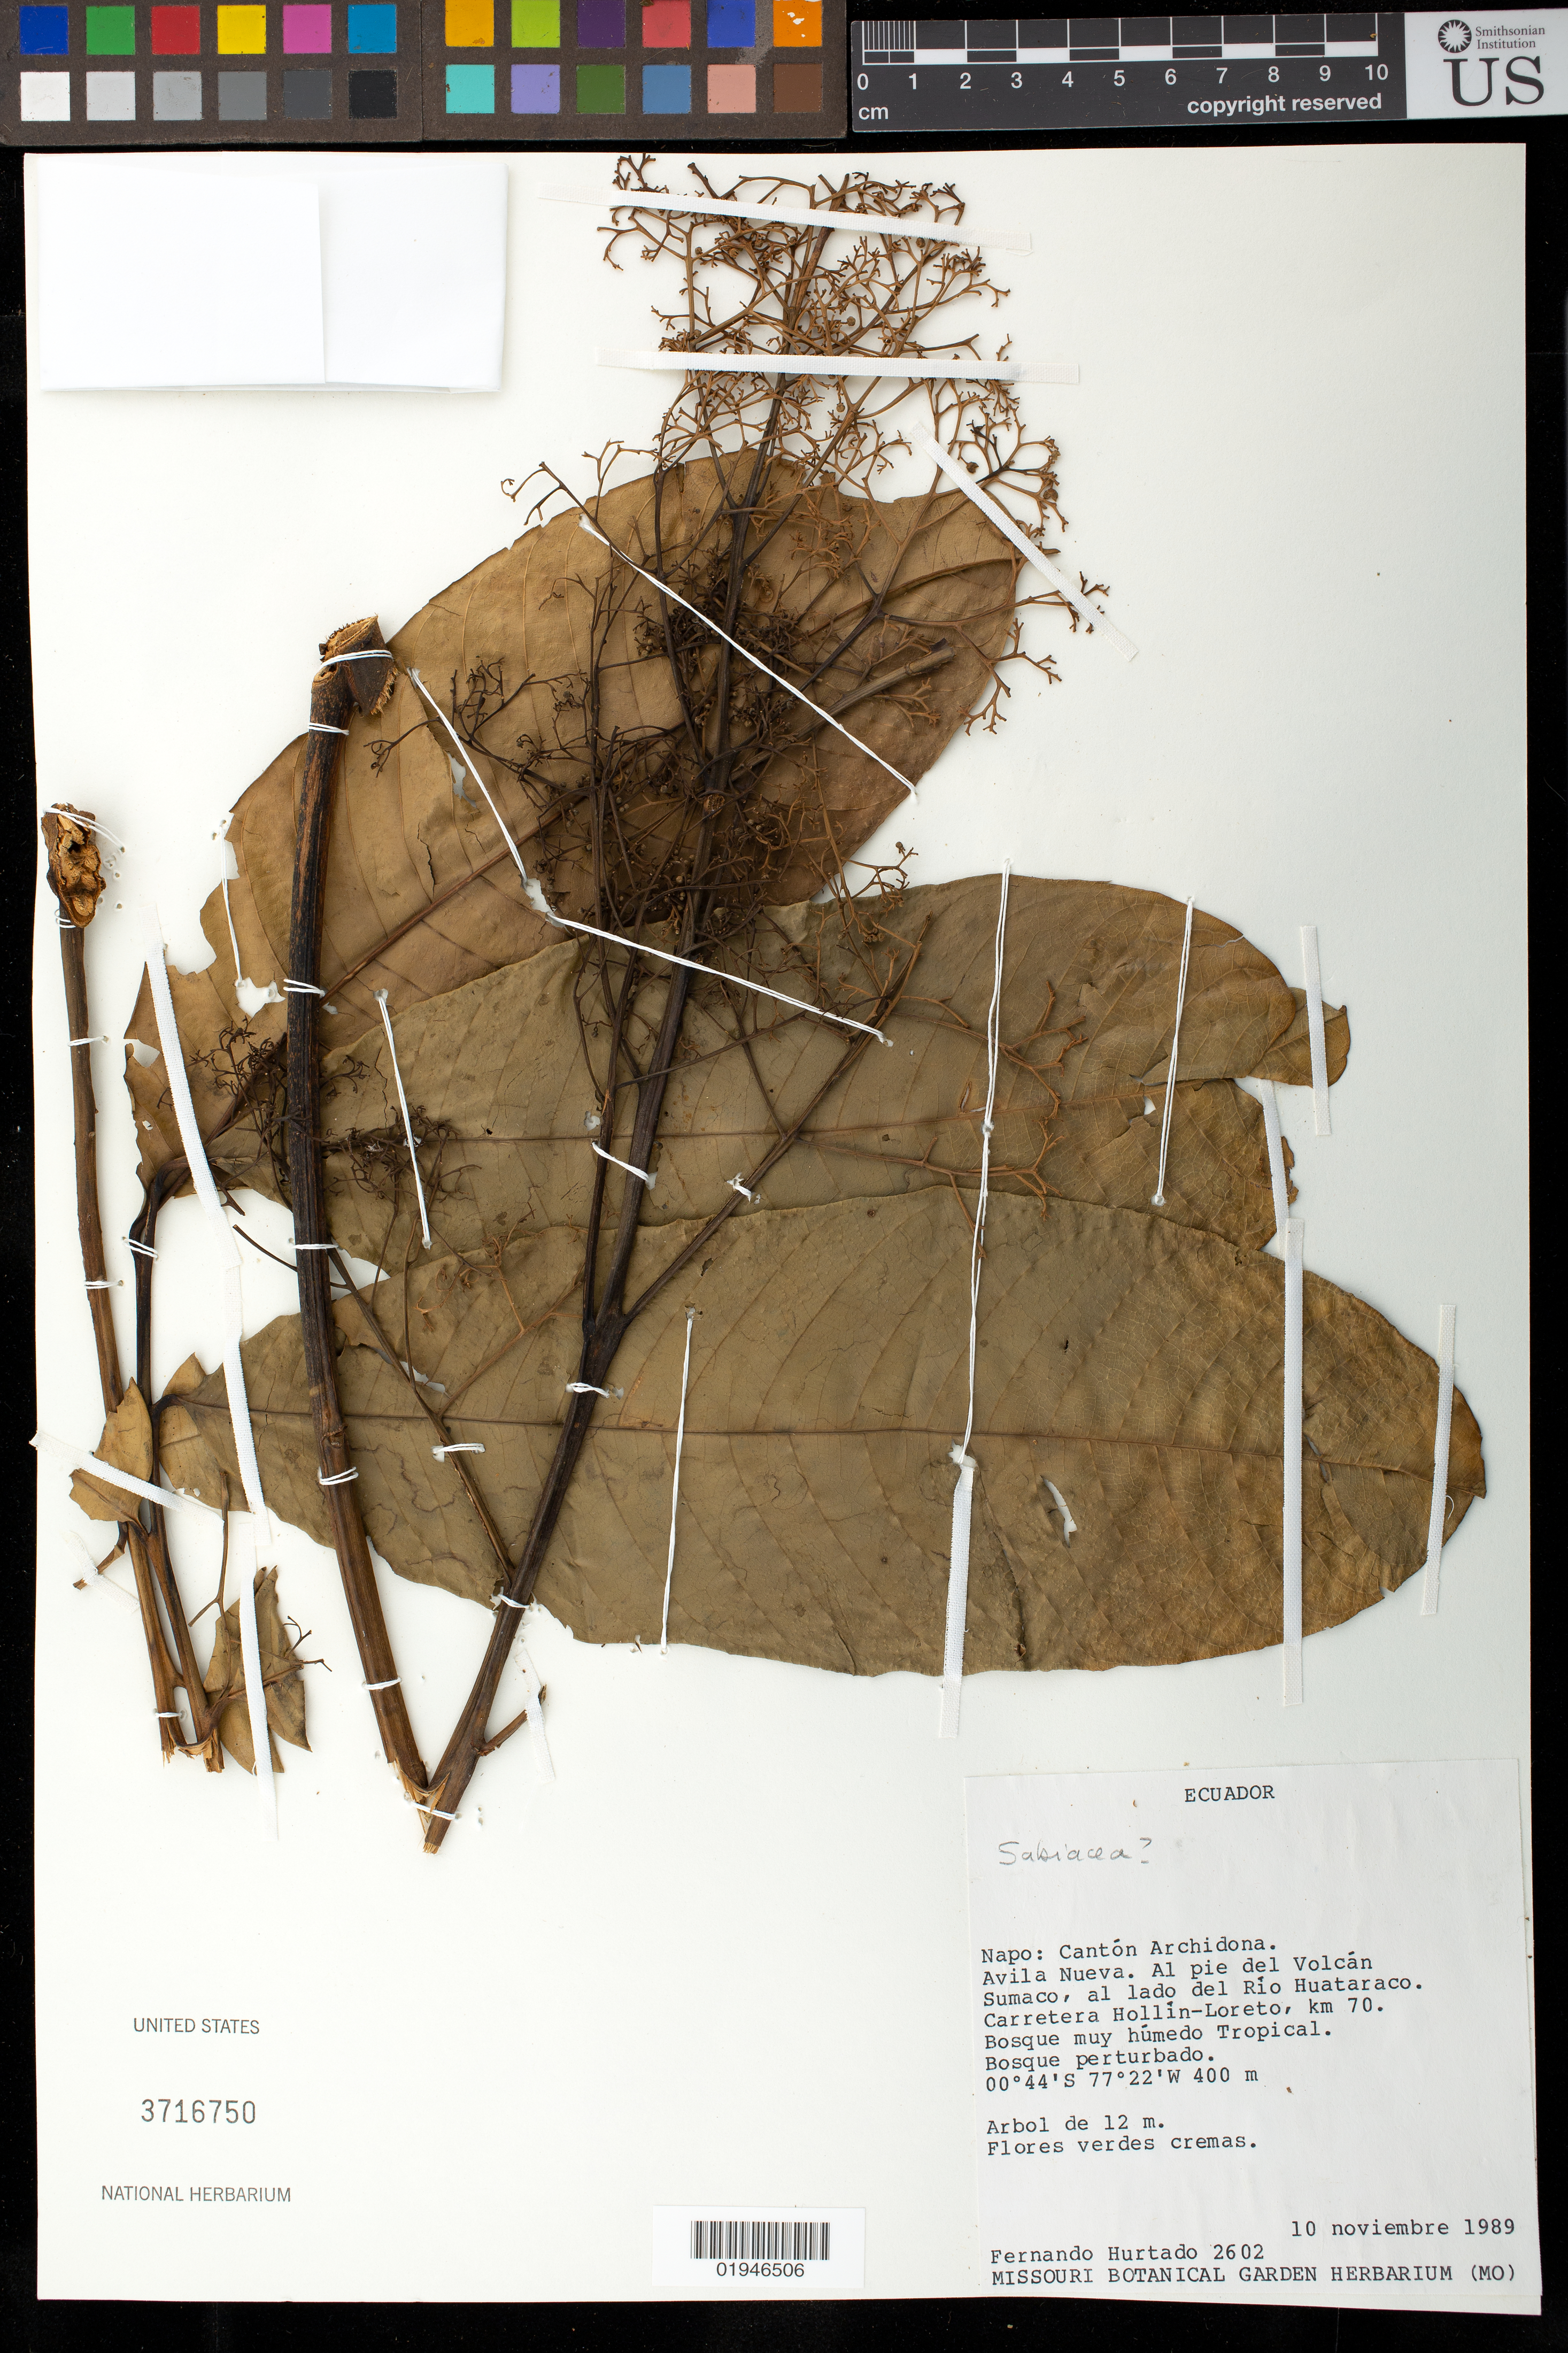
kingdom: Plantae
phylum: Tracheophyta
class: Magnoliopsida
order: Sapindales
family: Meliaceae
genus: Trichilia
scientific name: Trichilia laxipaniculata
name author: Cuatrec.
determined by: Palacios, Walter A.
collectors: F. Hurtado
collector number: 2602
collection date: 1989-11-10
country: Ecuador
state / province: Napo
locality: Cantón Archidona. Avila Nueva; al pie del Volcán Sumaco, al lado del Río Huataraco. Carretera Hollín-Loreto, km 70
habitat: Bosque muy húmedo tropical. Bosque perturbado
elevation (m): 400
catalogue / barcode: US 3716750